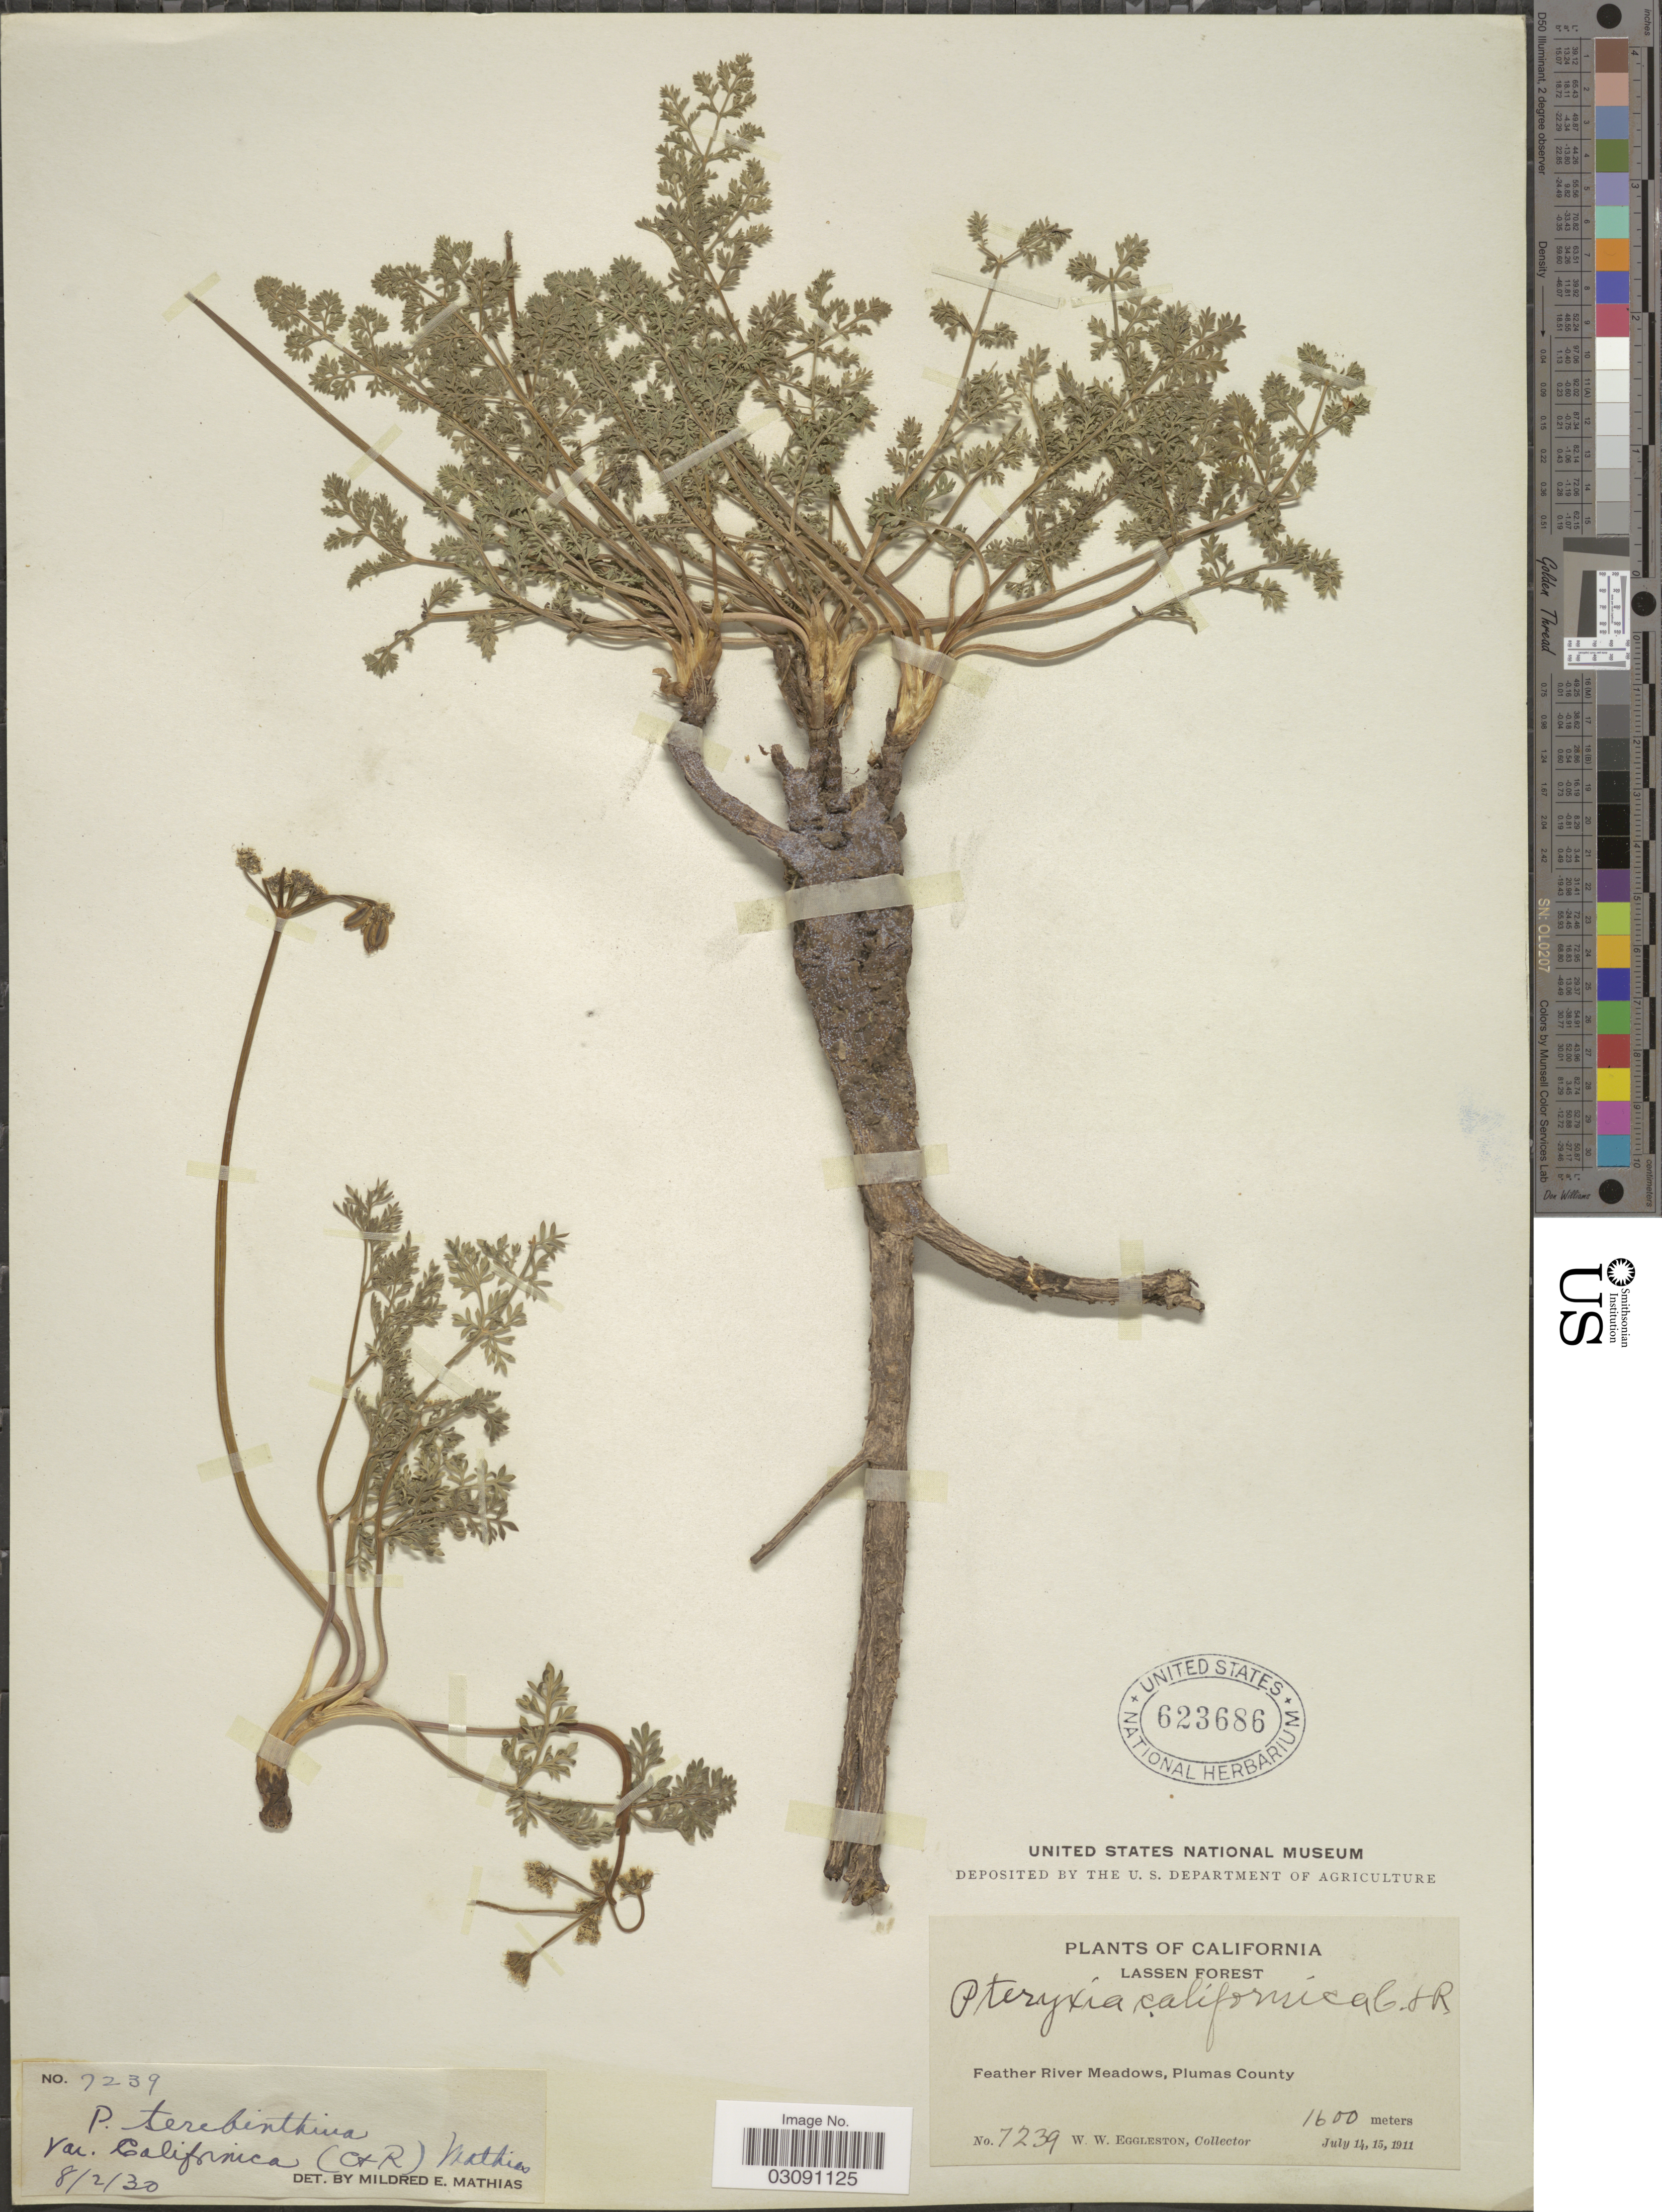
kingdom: Plantae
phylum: Tracheophyta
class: Magnoliopsida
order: Apiales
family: Apiaceae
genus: Pteryxia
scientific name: Pteryxia terebinthina var. californica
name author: (J.M. Coult. & Rose) Mathias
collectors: W. W. Eggleston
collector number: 7239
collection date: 1911-07-14/1911-07-15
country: United States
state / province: California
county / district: Plumas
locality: Lassen Forest, Feather River Meadows, Plumas County.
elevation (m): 1600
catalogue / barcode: US 623686